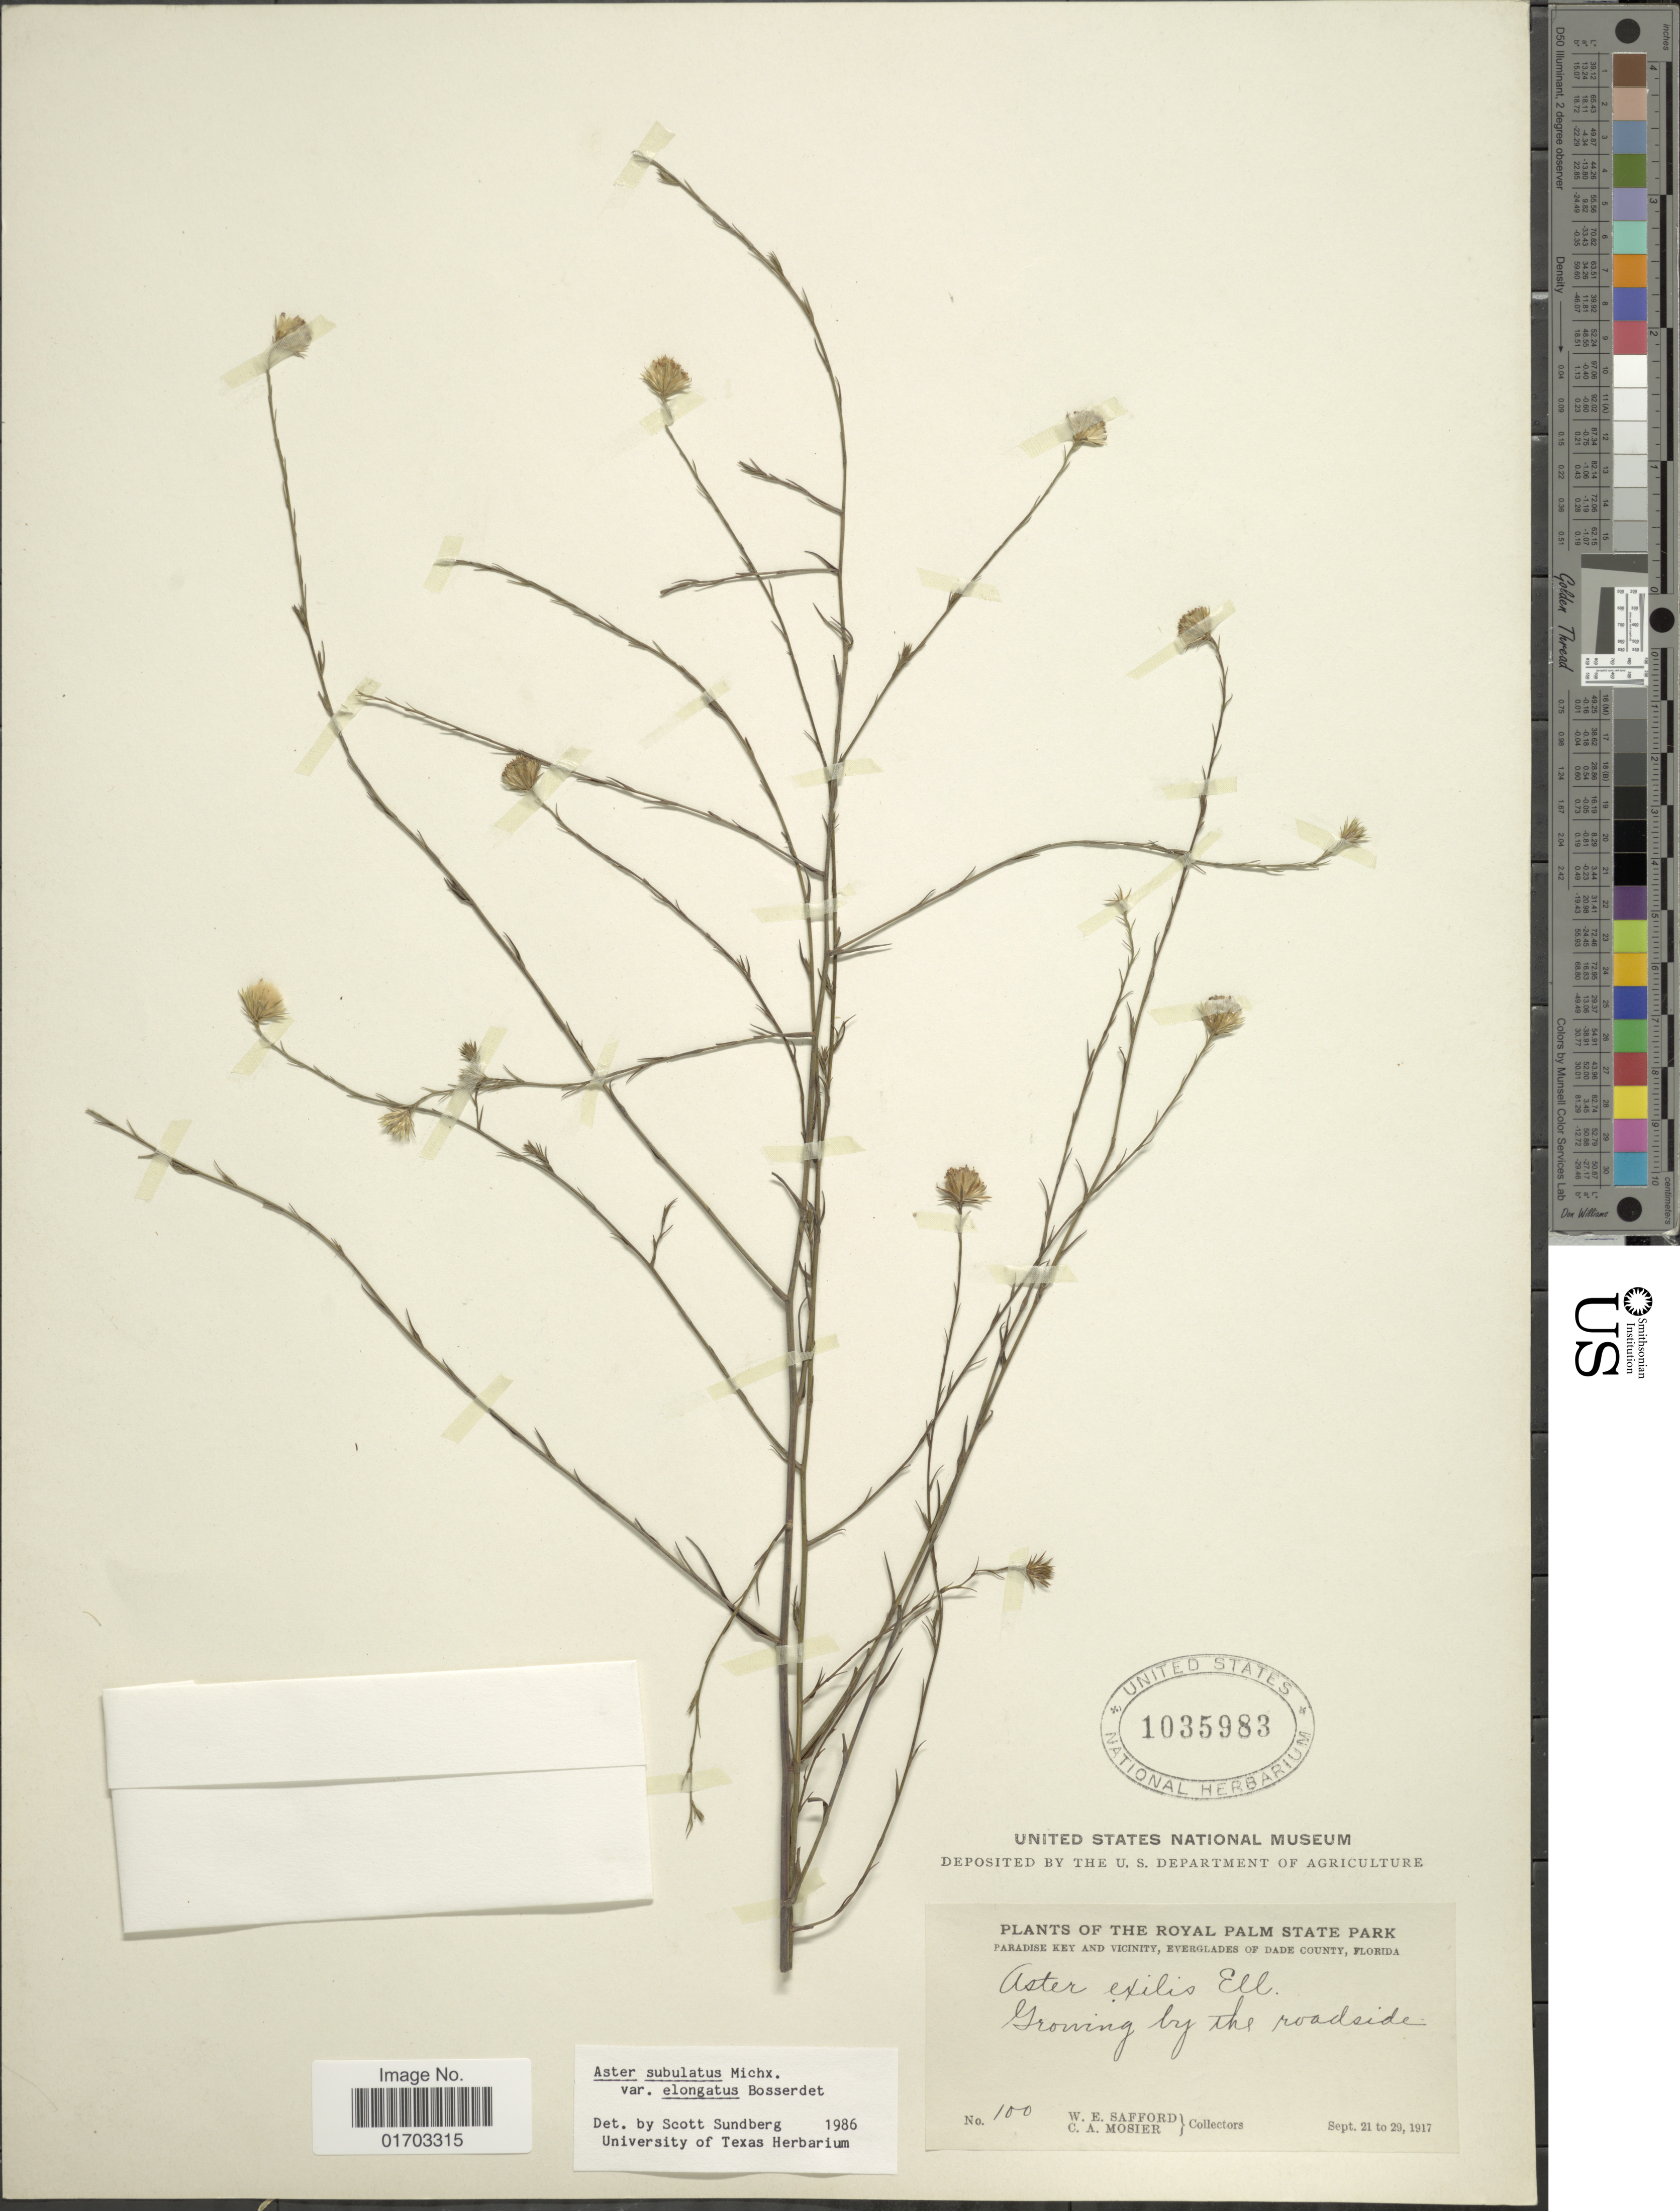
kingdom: Plantae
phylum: Tracheophyta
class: Magnoliopsida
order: Asterales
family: Asteraceae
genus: Symphyotrichum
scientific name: Symphyotrichum bahamense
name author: (Britton) G.L. Nesom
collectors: W. E. Safford & C. A. Mosier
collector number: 100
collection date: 1917-09-21/1917-09-29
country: United States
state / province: Florida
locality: The Royal Palm State Park, Paradise Key and vicinity, everglades of Dade County, by the roadside.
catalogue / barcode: US 1035983